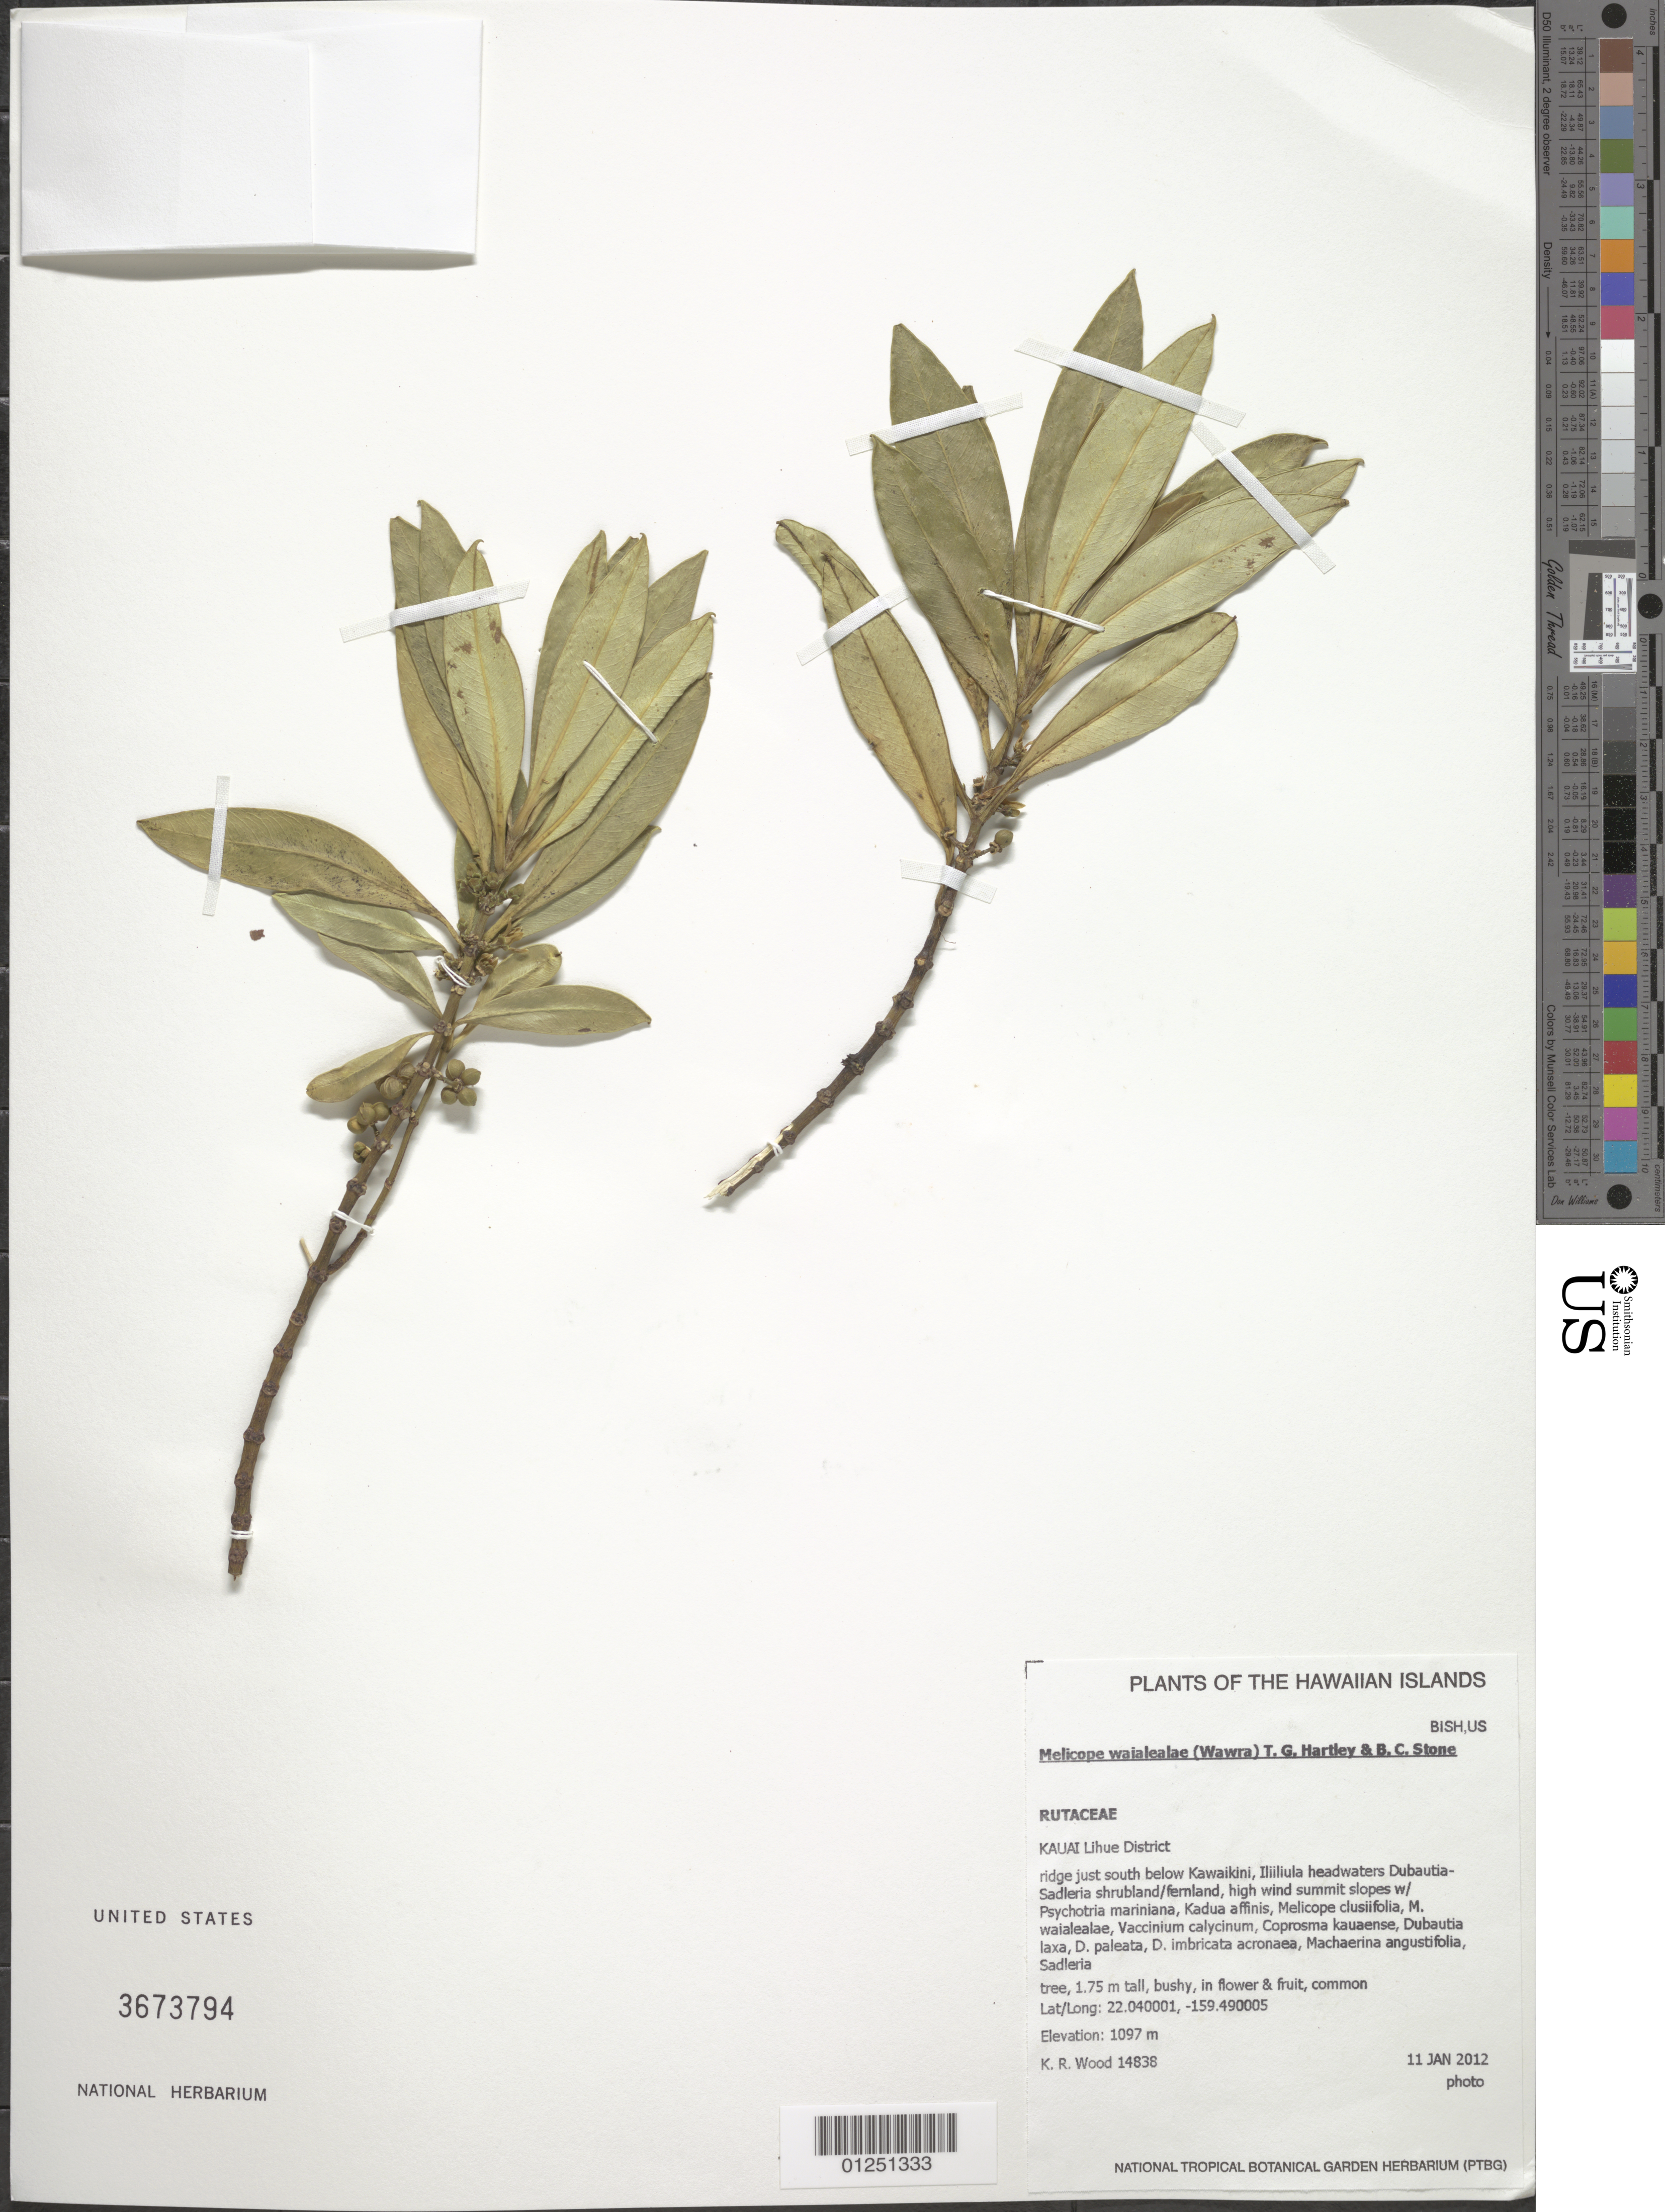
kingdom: Plantae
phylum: Tracheophyta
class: Magnoliopsida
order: Sapindales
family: Rutaceae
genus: Melicope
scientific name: Melicope waialealae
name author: (Wawra) T.G. Hartley & B.C. Stone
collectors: K. R. Wood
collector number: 14838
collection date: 2012-01-11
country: United States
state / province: Hawaii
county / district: Kauai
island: Kaua'i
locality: Lihue District, ridge just south below Kawaikini, Iliiilula headwaters.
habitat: Shrubland/fernland, high wind summit slopes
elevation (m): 1097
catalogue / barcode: US 3673794